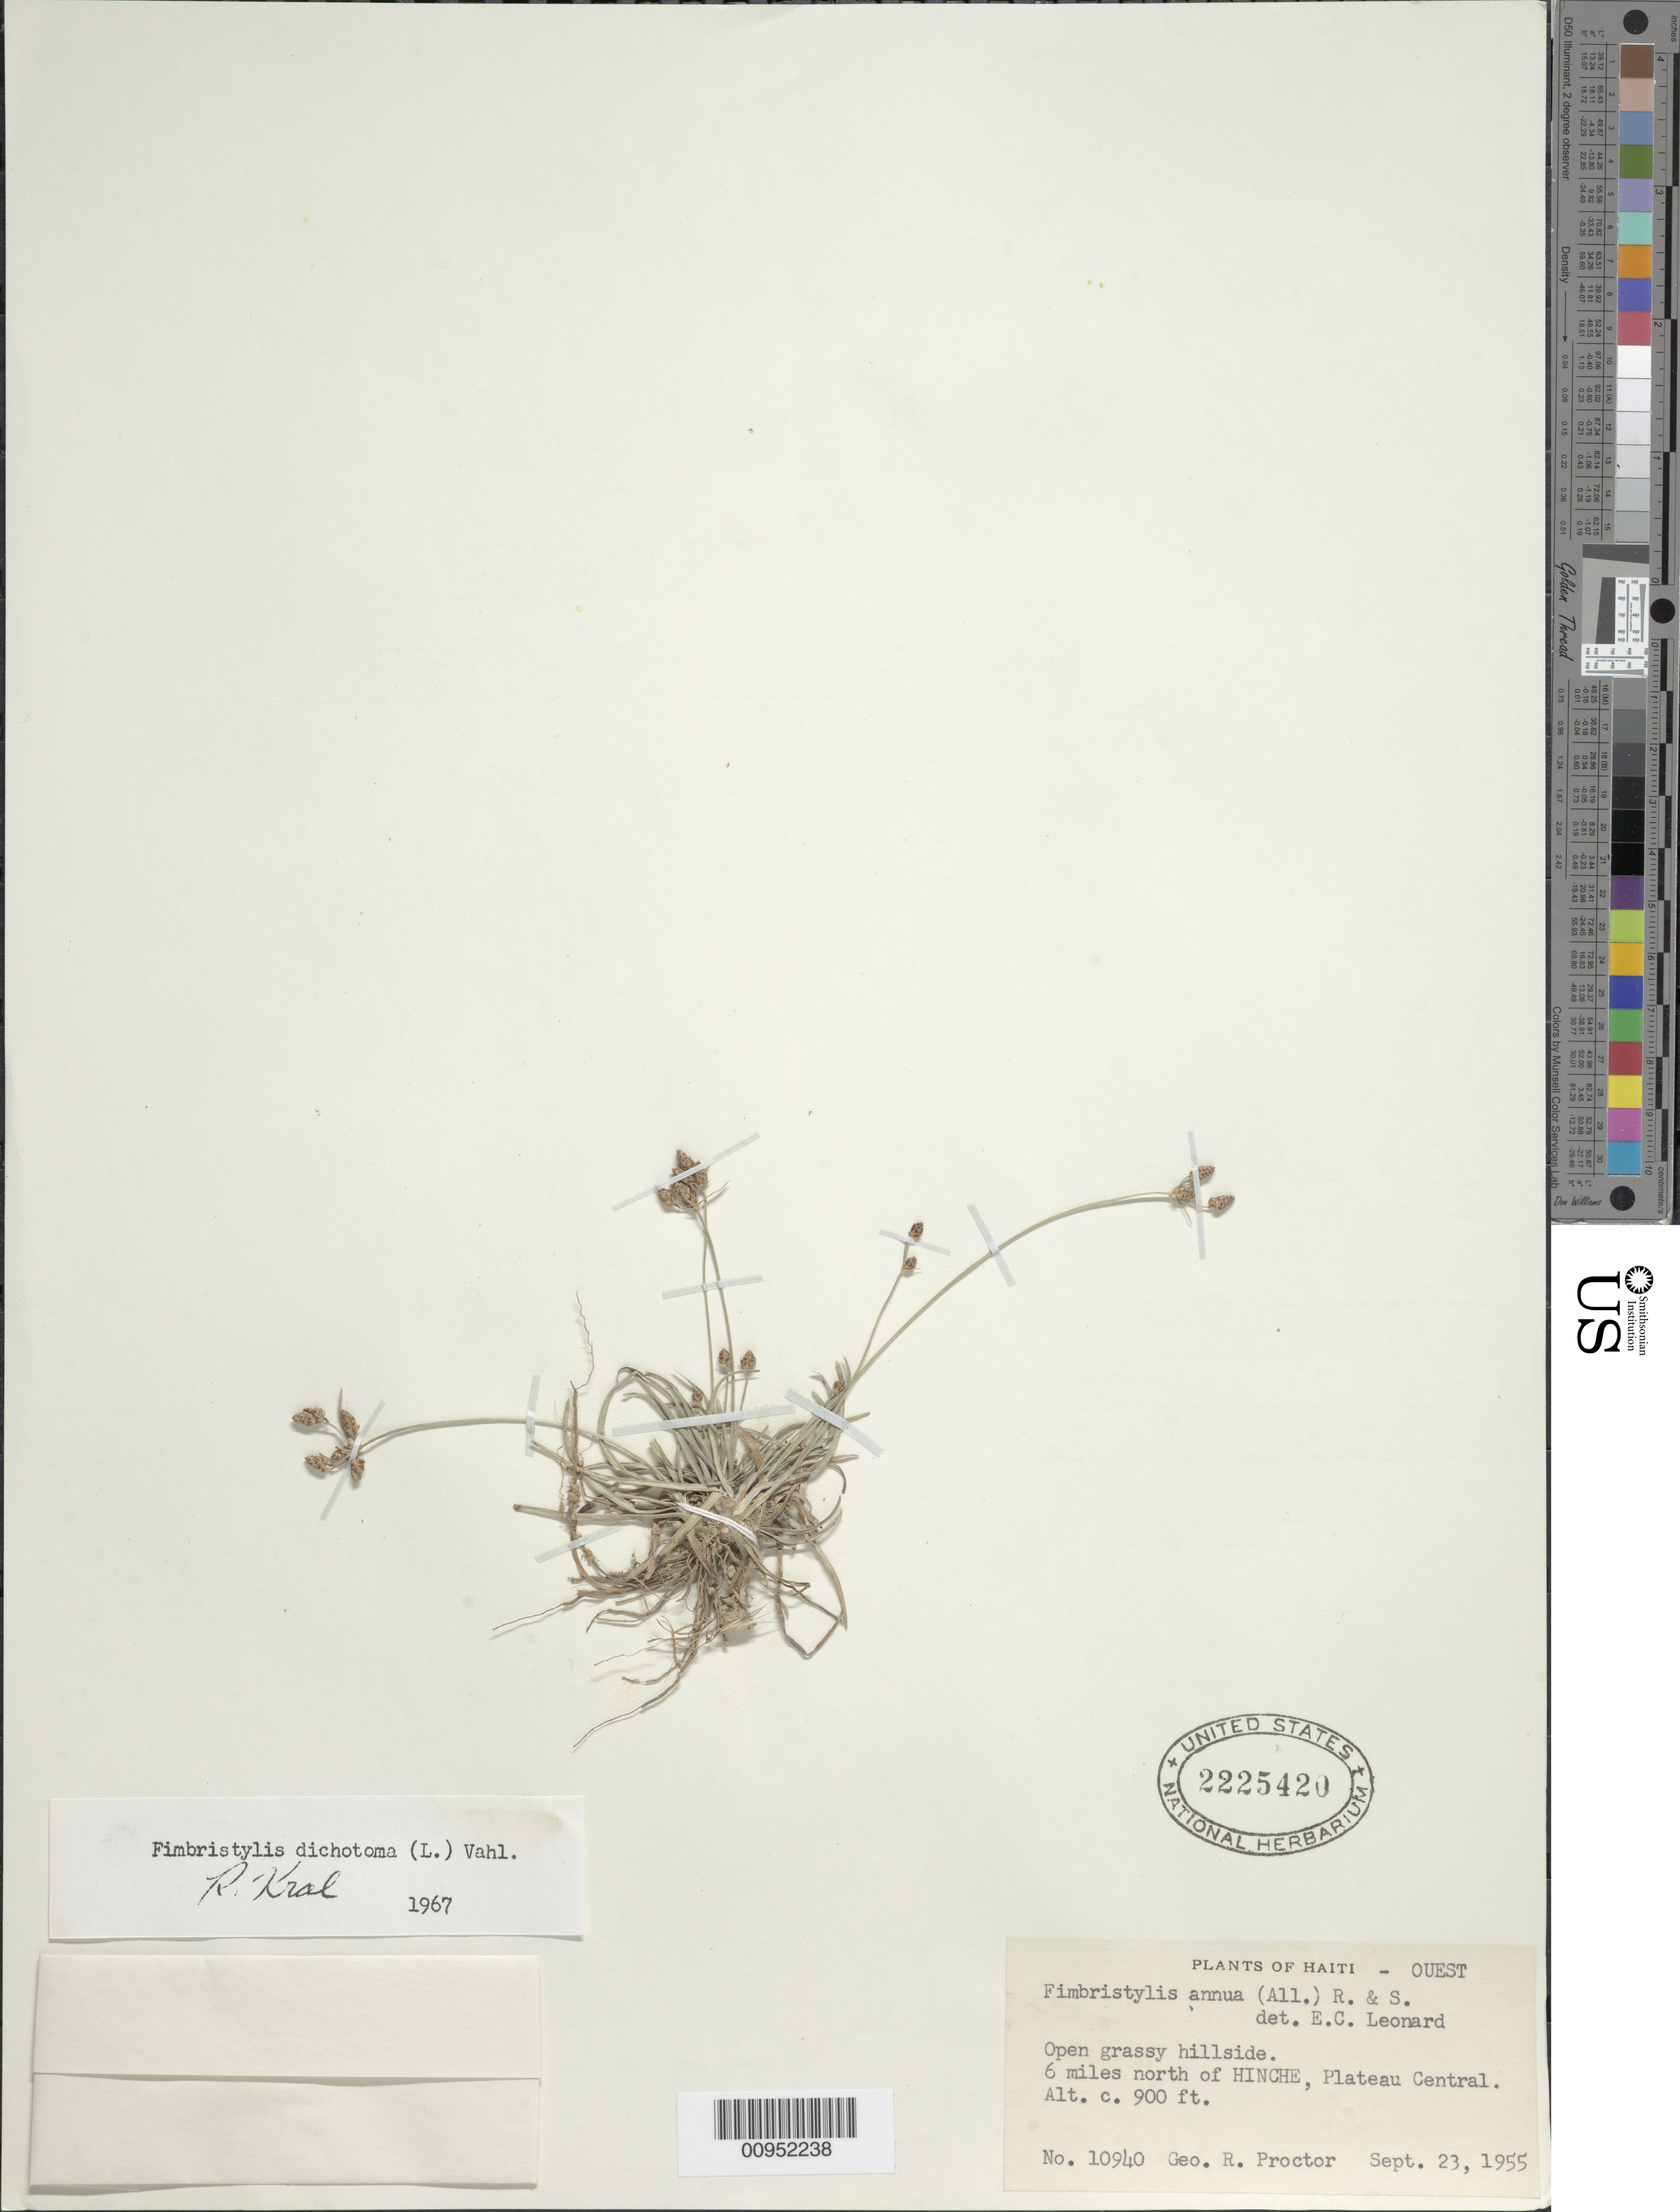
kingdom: Plantae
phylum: Tracheophyta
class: Liliopsida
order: Poales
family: Cyperaceae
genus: Fimbristylis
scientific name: Fimbristylis dichotoma subsp. dichotoma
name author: (L.) Vahl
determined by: Kral, Robert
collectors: G. R. Proctor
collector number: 10940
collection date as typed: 23 Sep 1955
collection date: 1955-09-23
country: Haiti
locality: hillside 6 miles N of Hinche, Plateau Central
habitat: Open grassy hillside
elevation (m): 274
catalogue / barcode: US 2225420